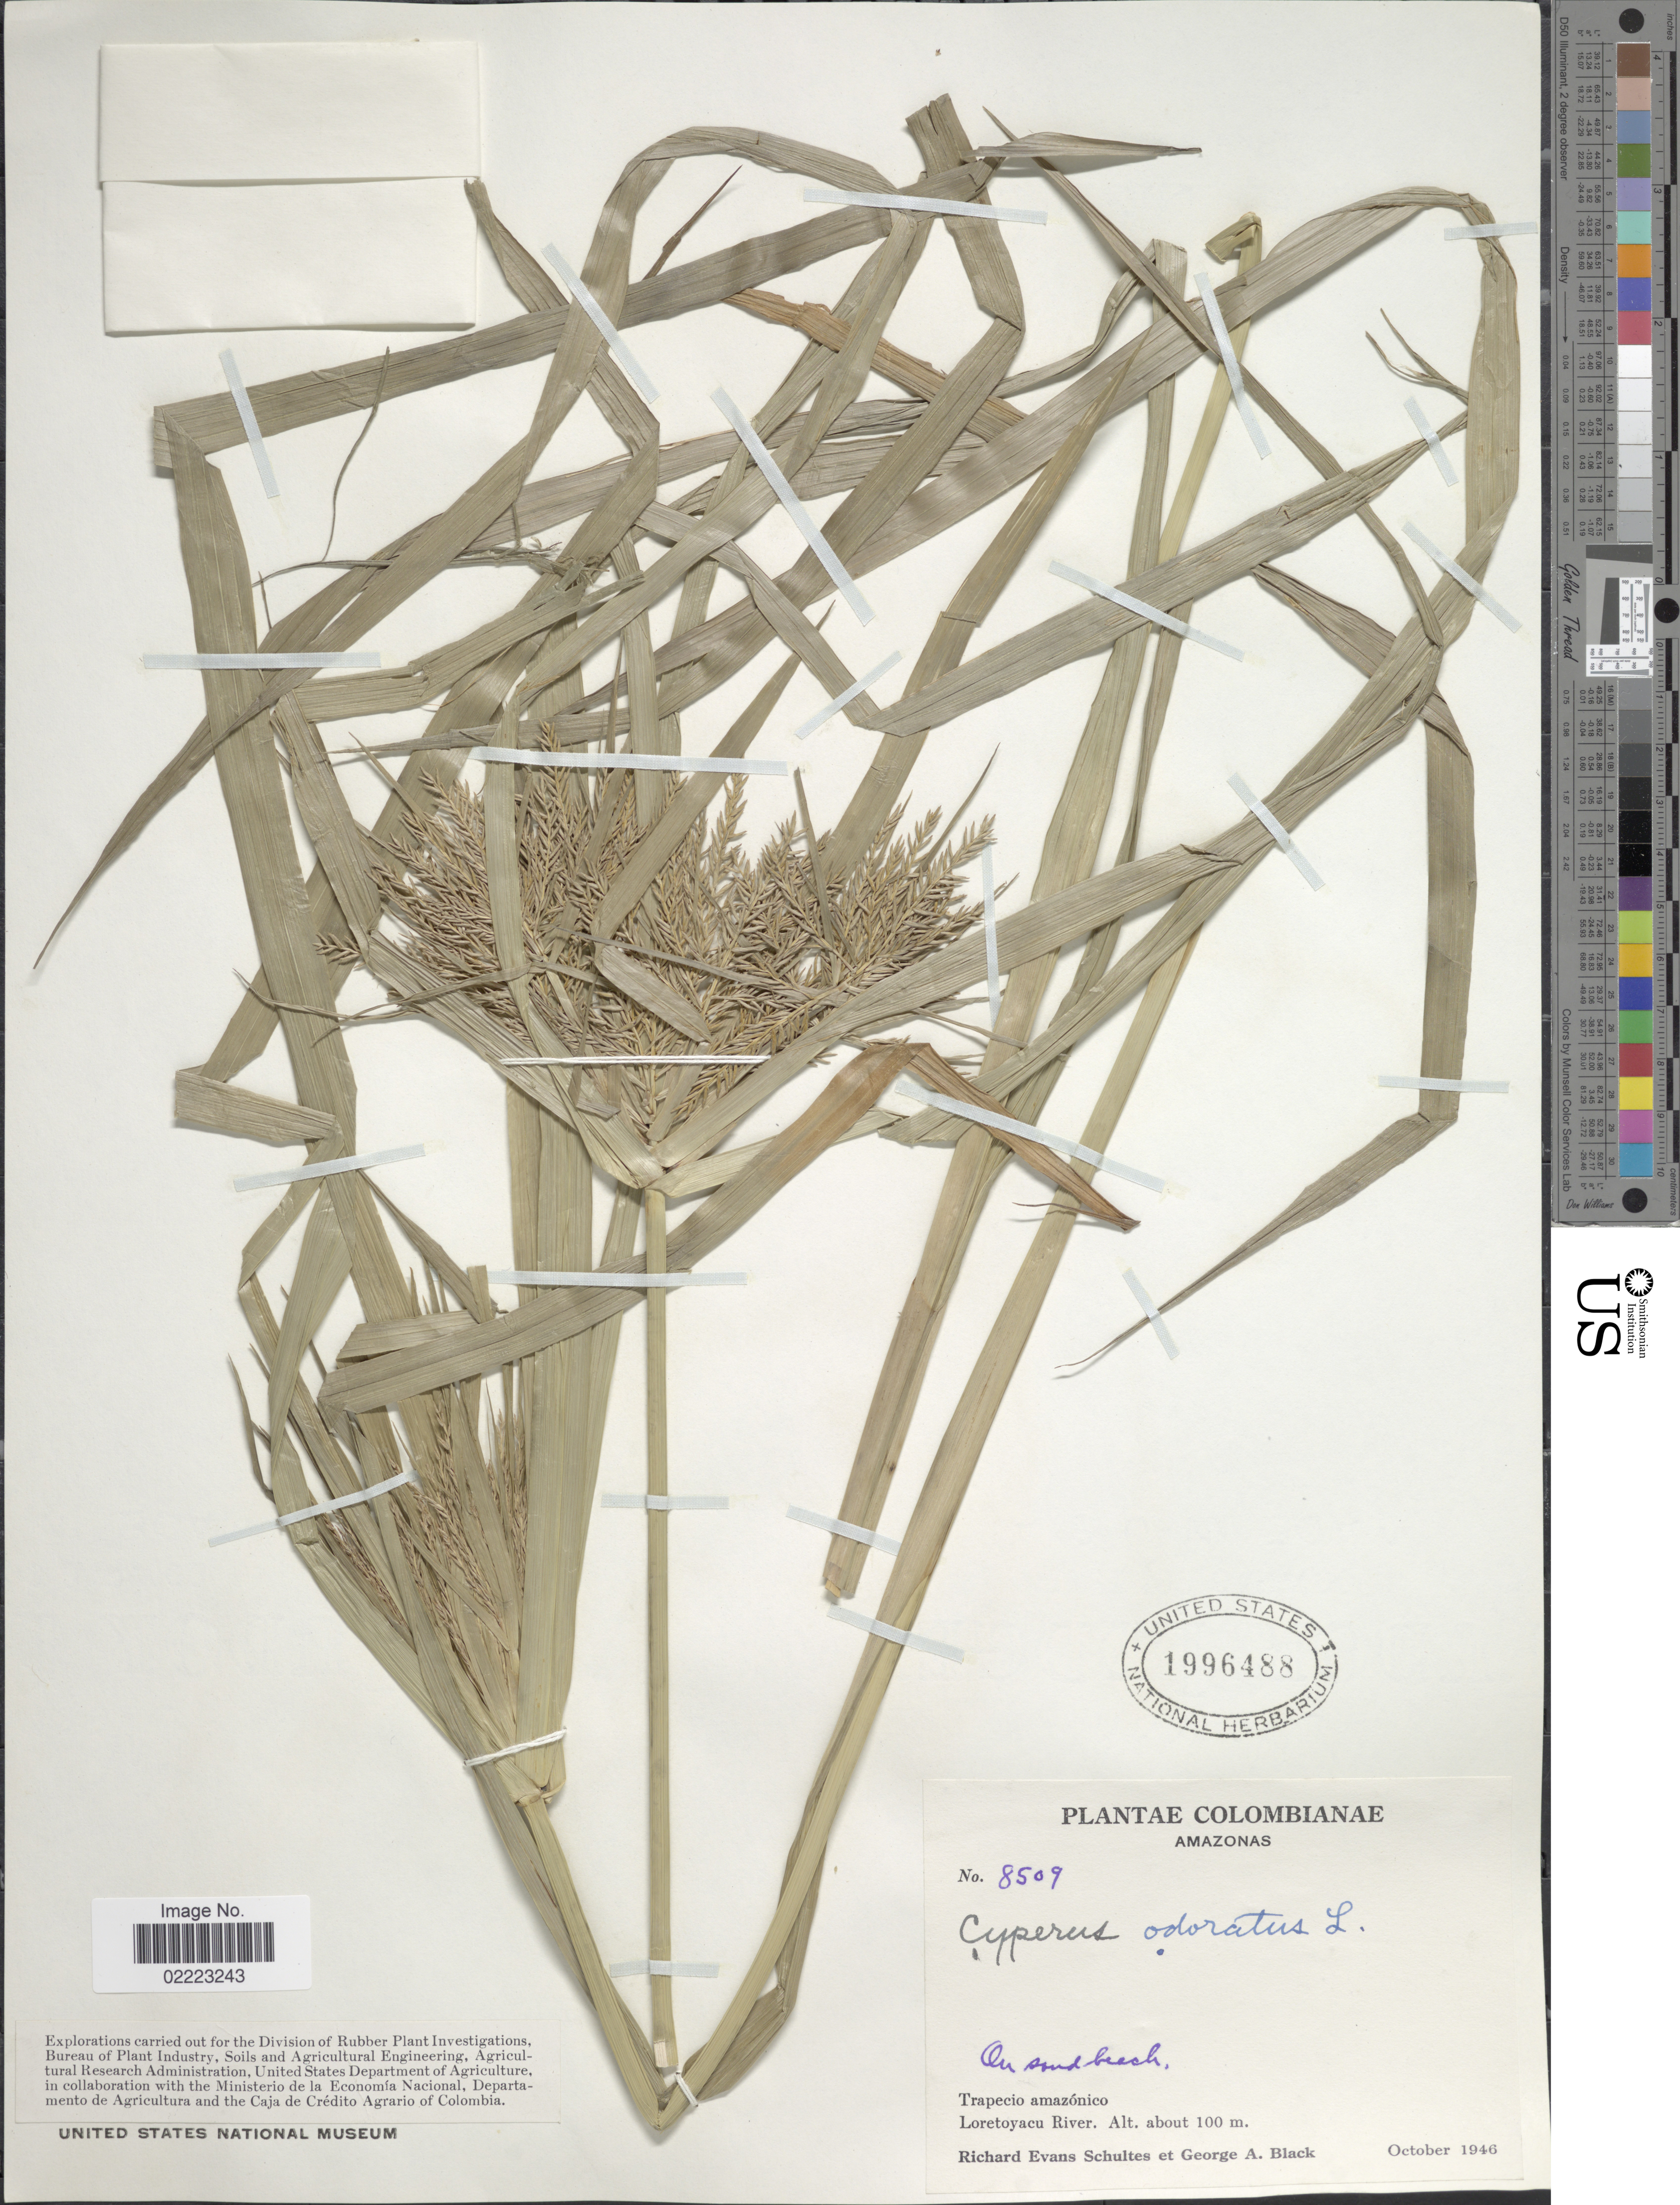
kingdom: Plantae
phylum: Tracheophyta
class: Liliopsida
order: Poales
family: Cyperaceae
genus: Cyperus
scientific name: Cyperus odoratus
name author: L.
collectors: R. E. Schultes & G. A. Black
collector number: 8509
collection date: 1946-10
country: Colombia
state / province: Amazônas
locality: On sand beach, Trapecio amazónico, Loretoyacu River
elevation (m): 100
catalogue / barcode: US 1996488